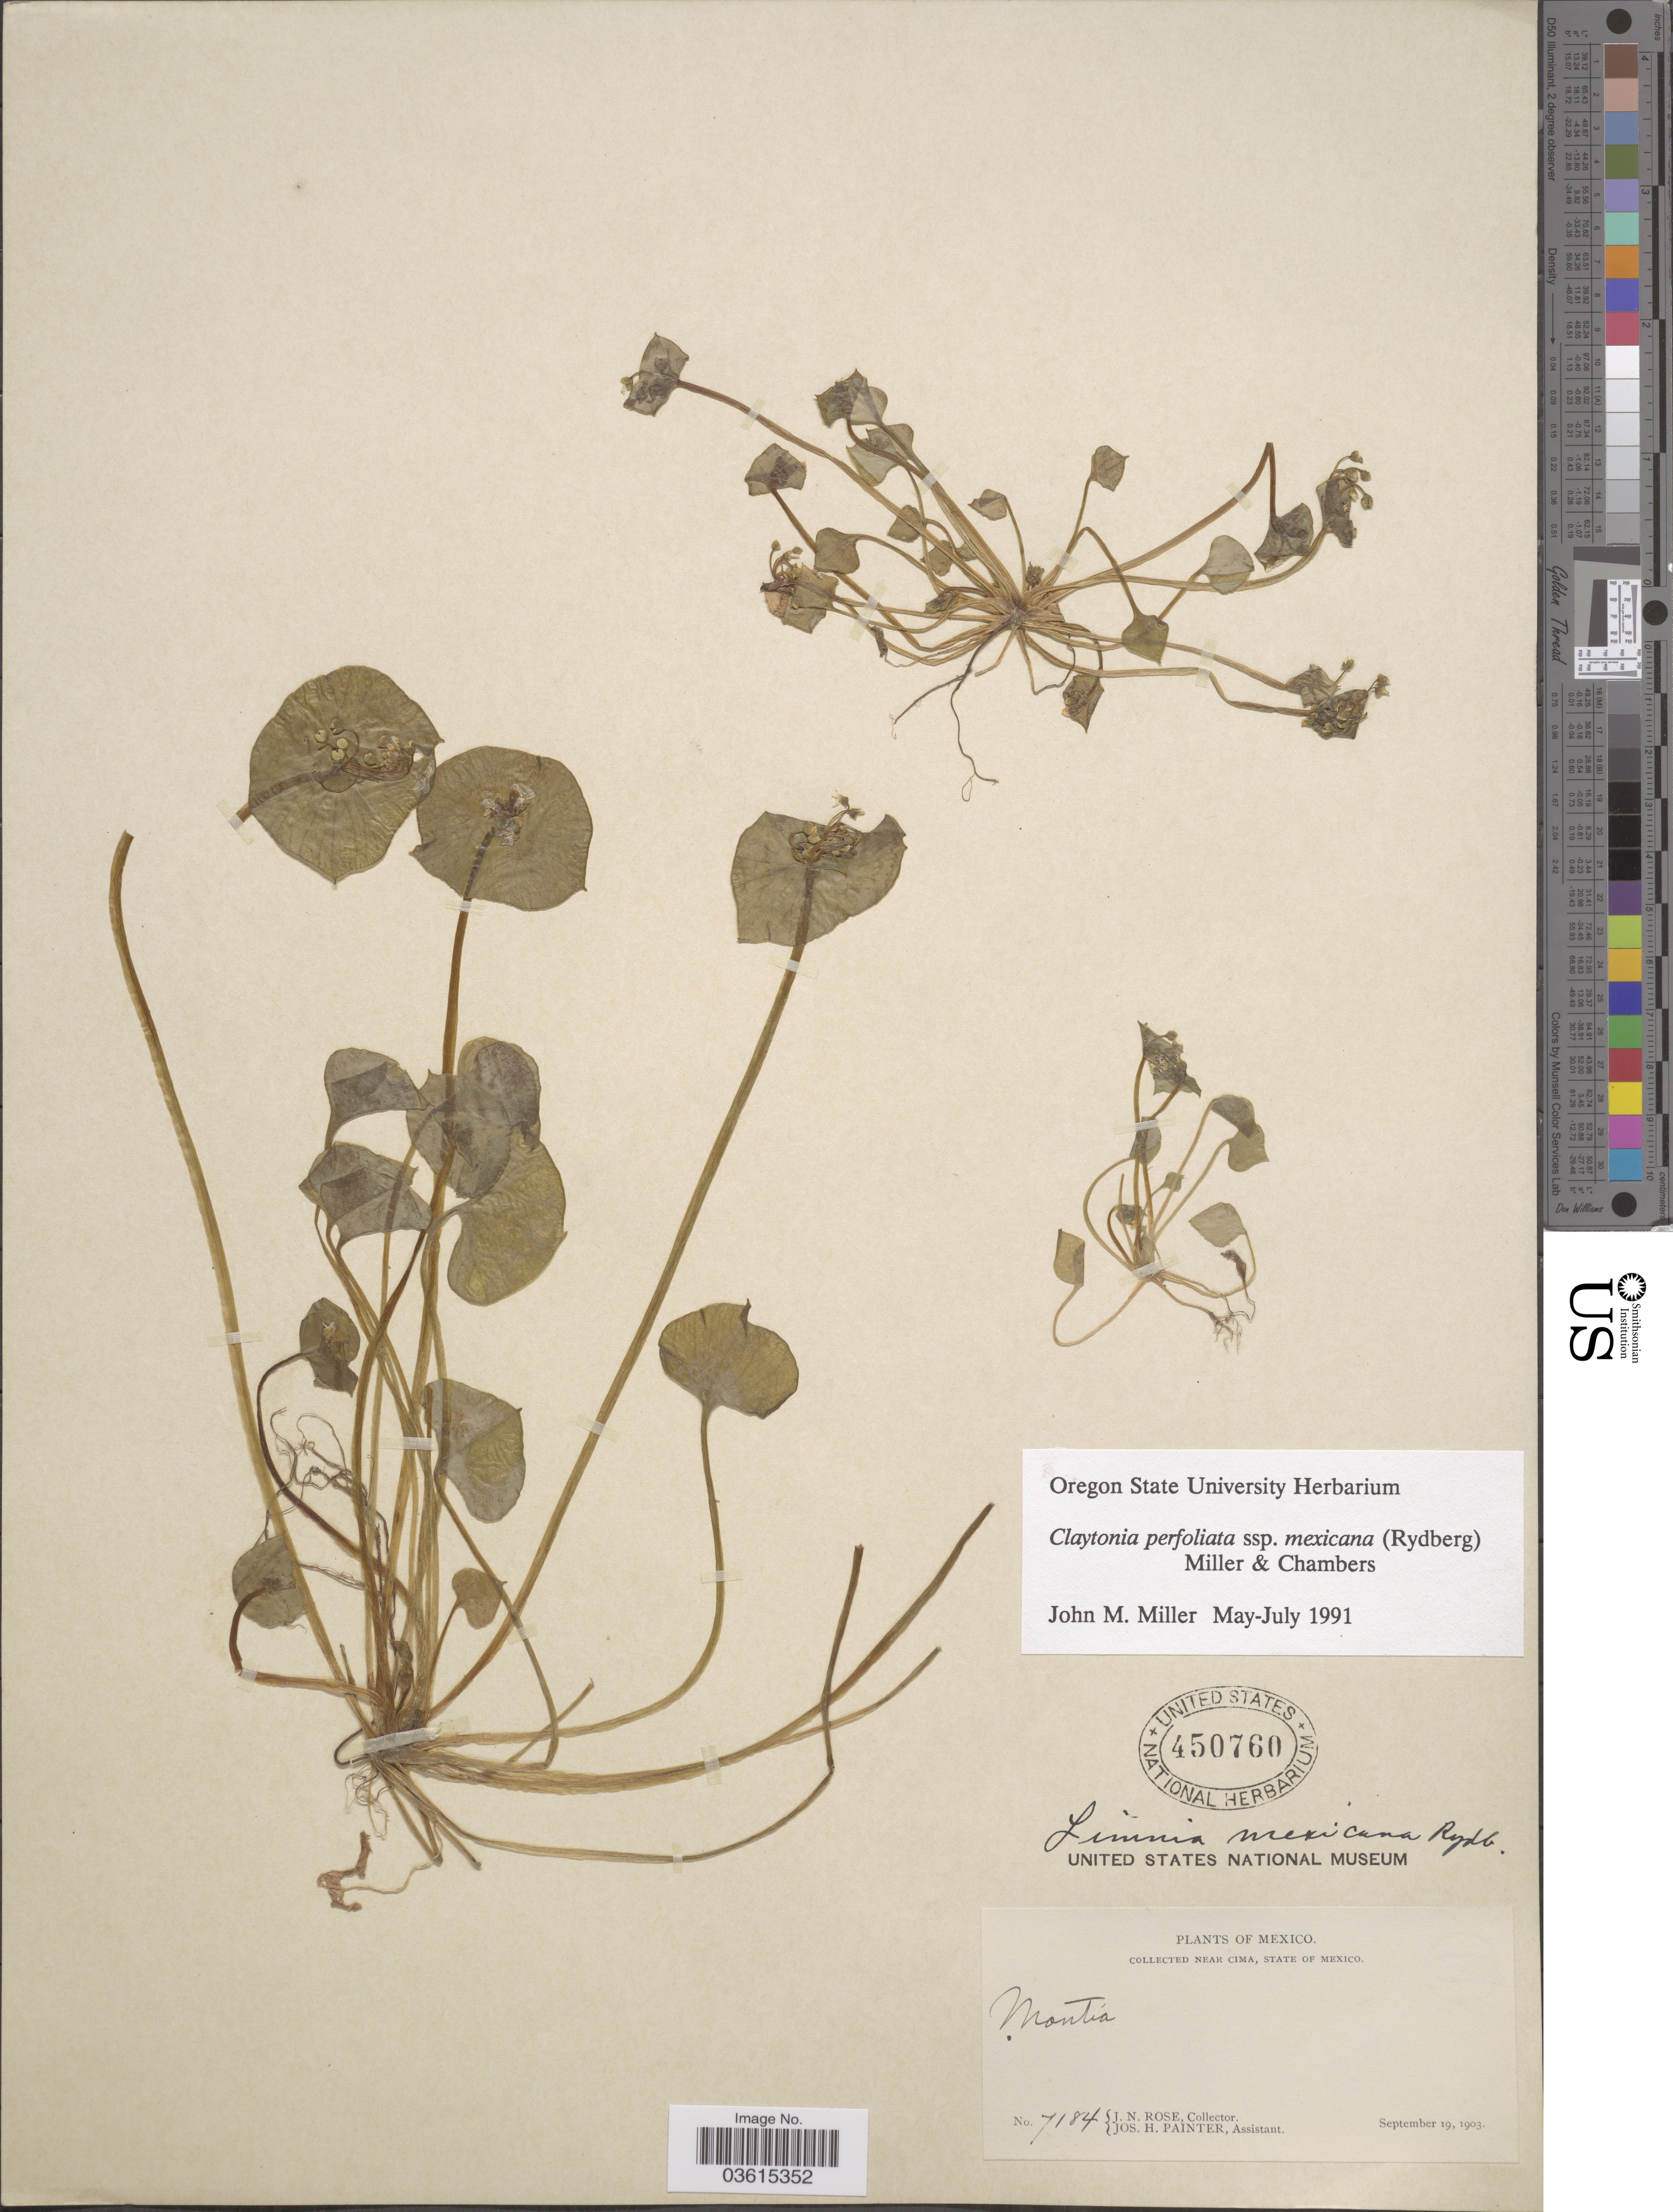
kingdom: Plantae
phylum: Tracheophyta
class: Magnoliopsida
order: Caryophyllales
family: Montiaceae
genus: Claytonia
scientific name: Claytonia perfoliata subsp. mexicana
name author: (Rydb.) Mill. & Chambers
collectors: J. N. Rose & J. H. Painter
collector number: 7184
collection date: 1903-09-19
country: Mexico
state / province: México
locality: Near Cima.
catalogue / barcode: US 450760